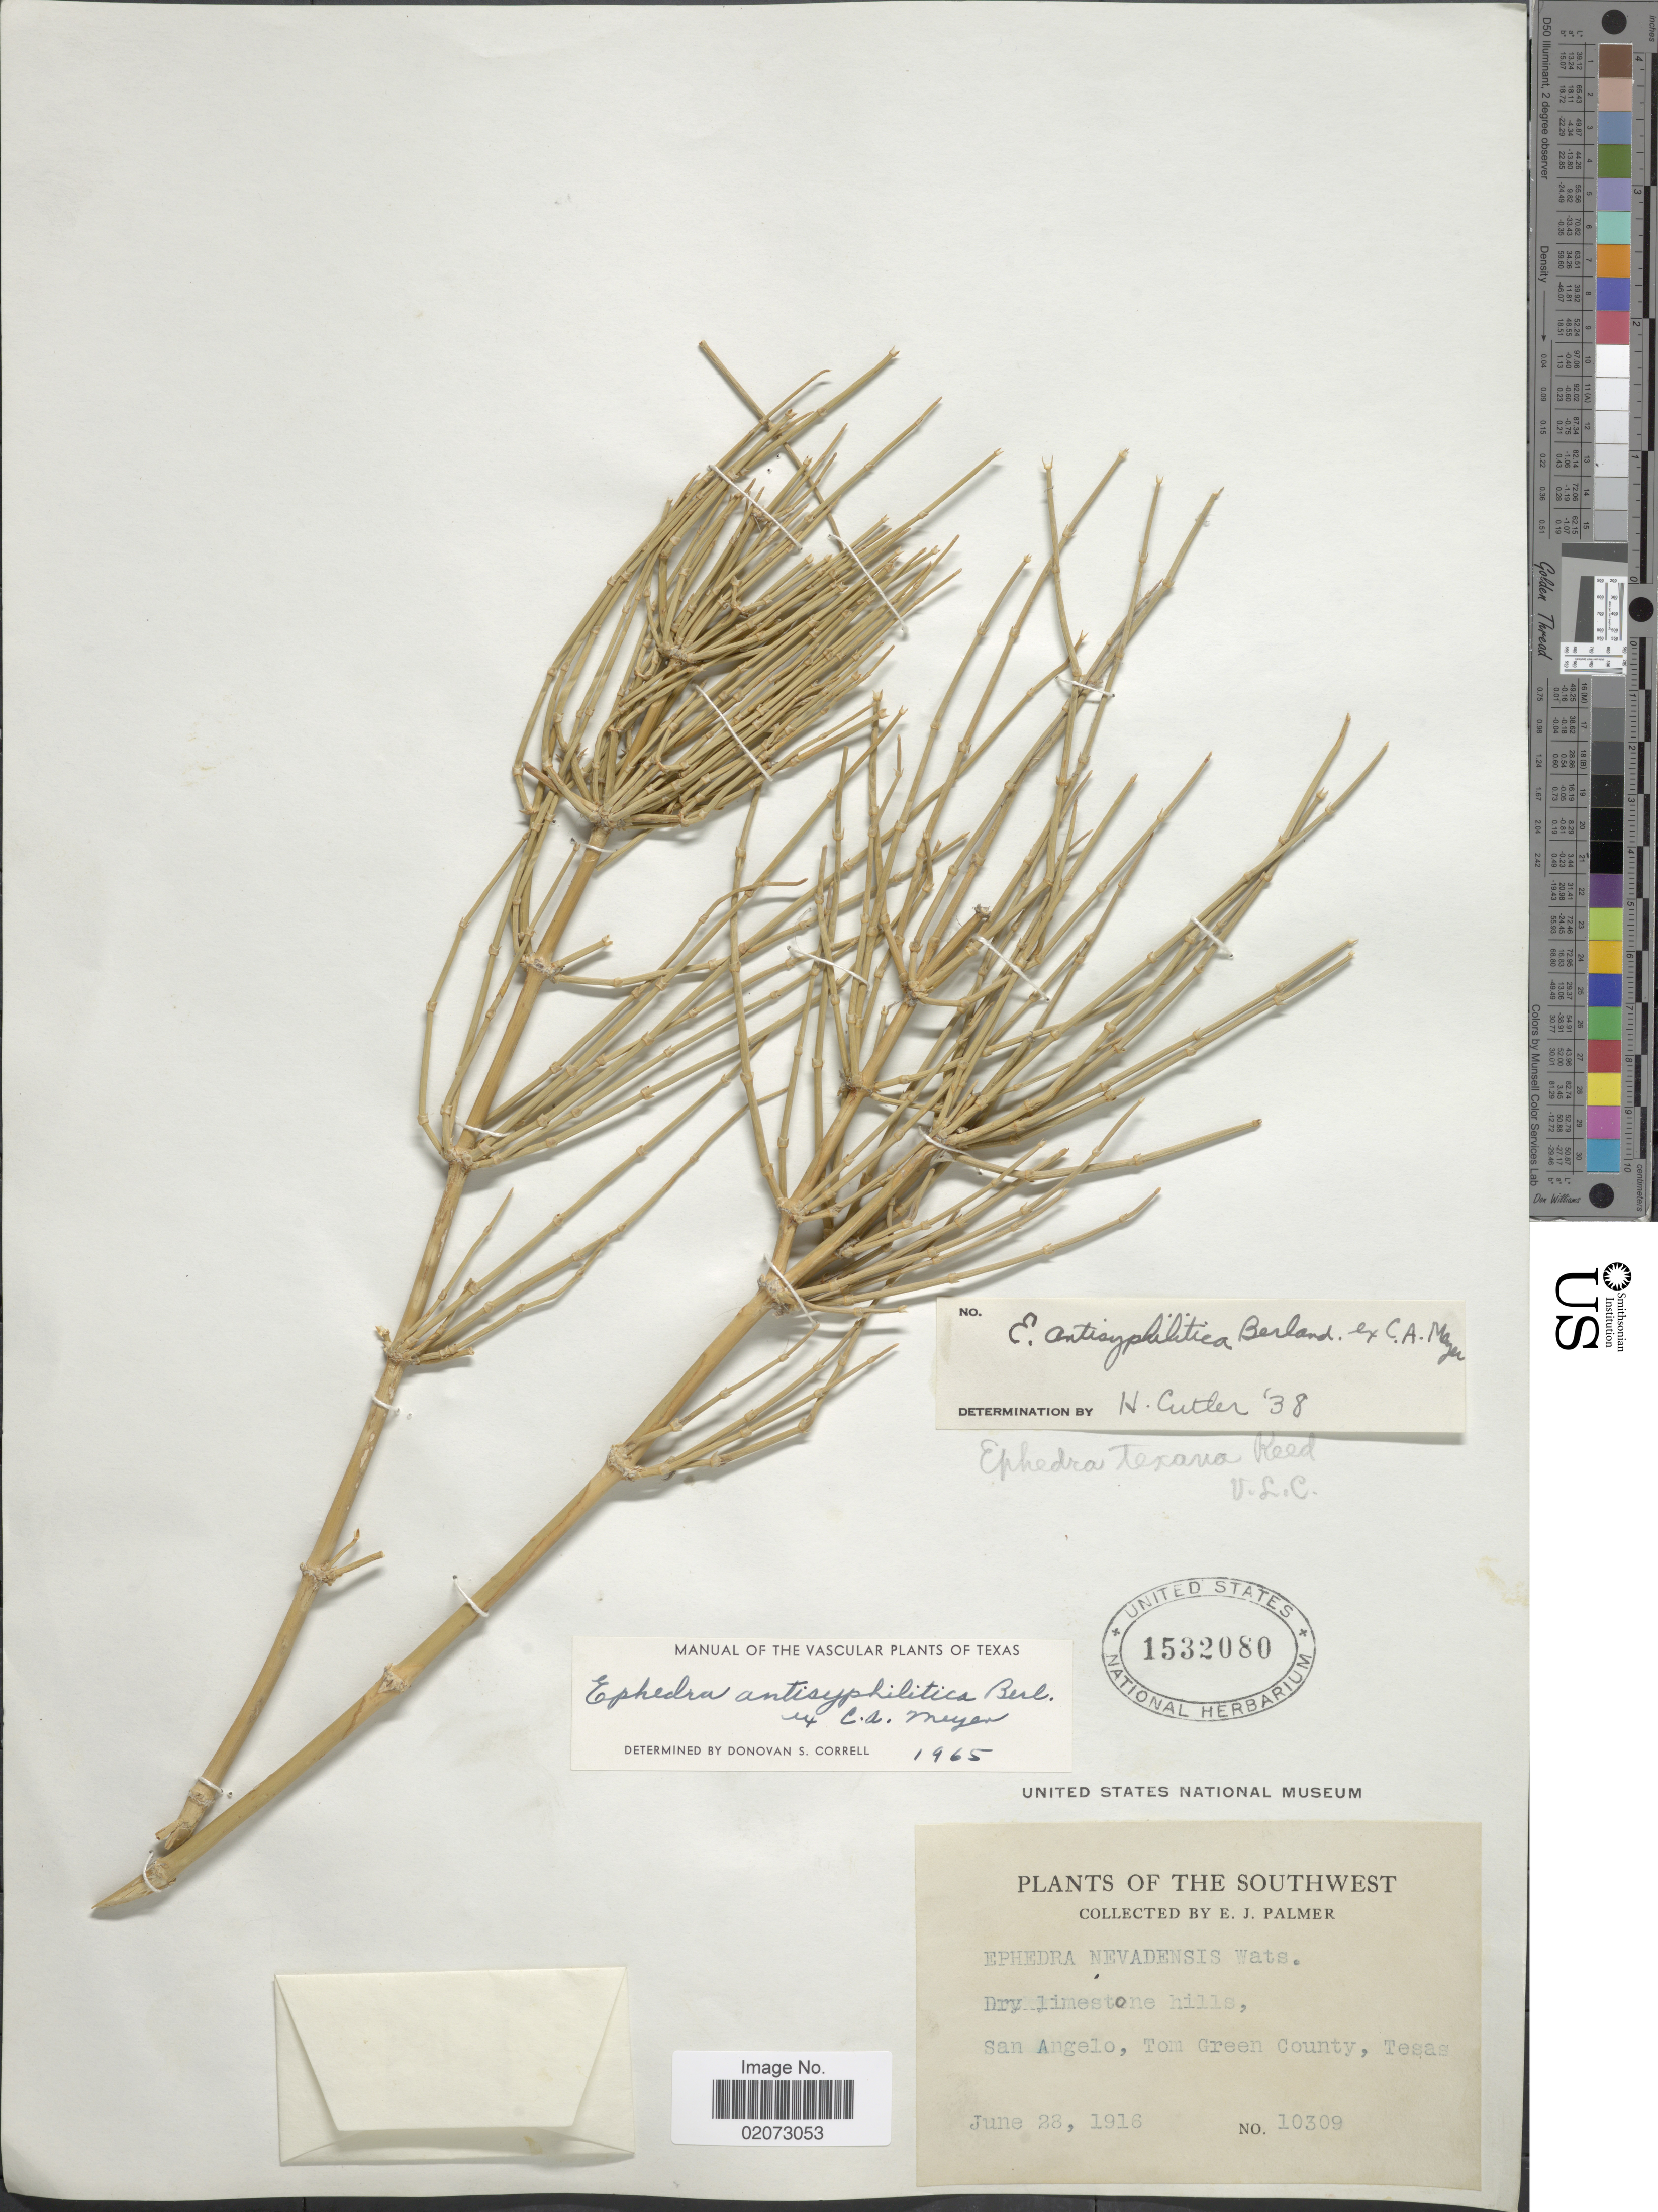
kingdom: Plantae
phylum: Tracheophyta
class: Gnetopsida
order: Ephedrales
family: Ephedraceae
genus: Ephedra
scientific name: Ephedra antisyphilitica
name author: Berland. ex C.A. Mey.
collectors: E. J. Palmer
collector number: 10309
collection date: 1916-06-28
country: United States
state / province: Texas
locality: San Angelo, Tom Green County, Texas. Southwest.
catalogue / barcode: US 1532080